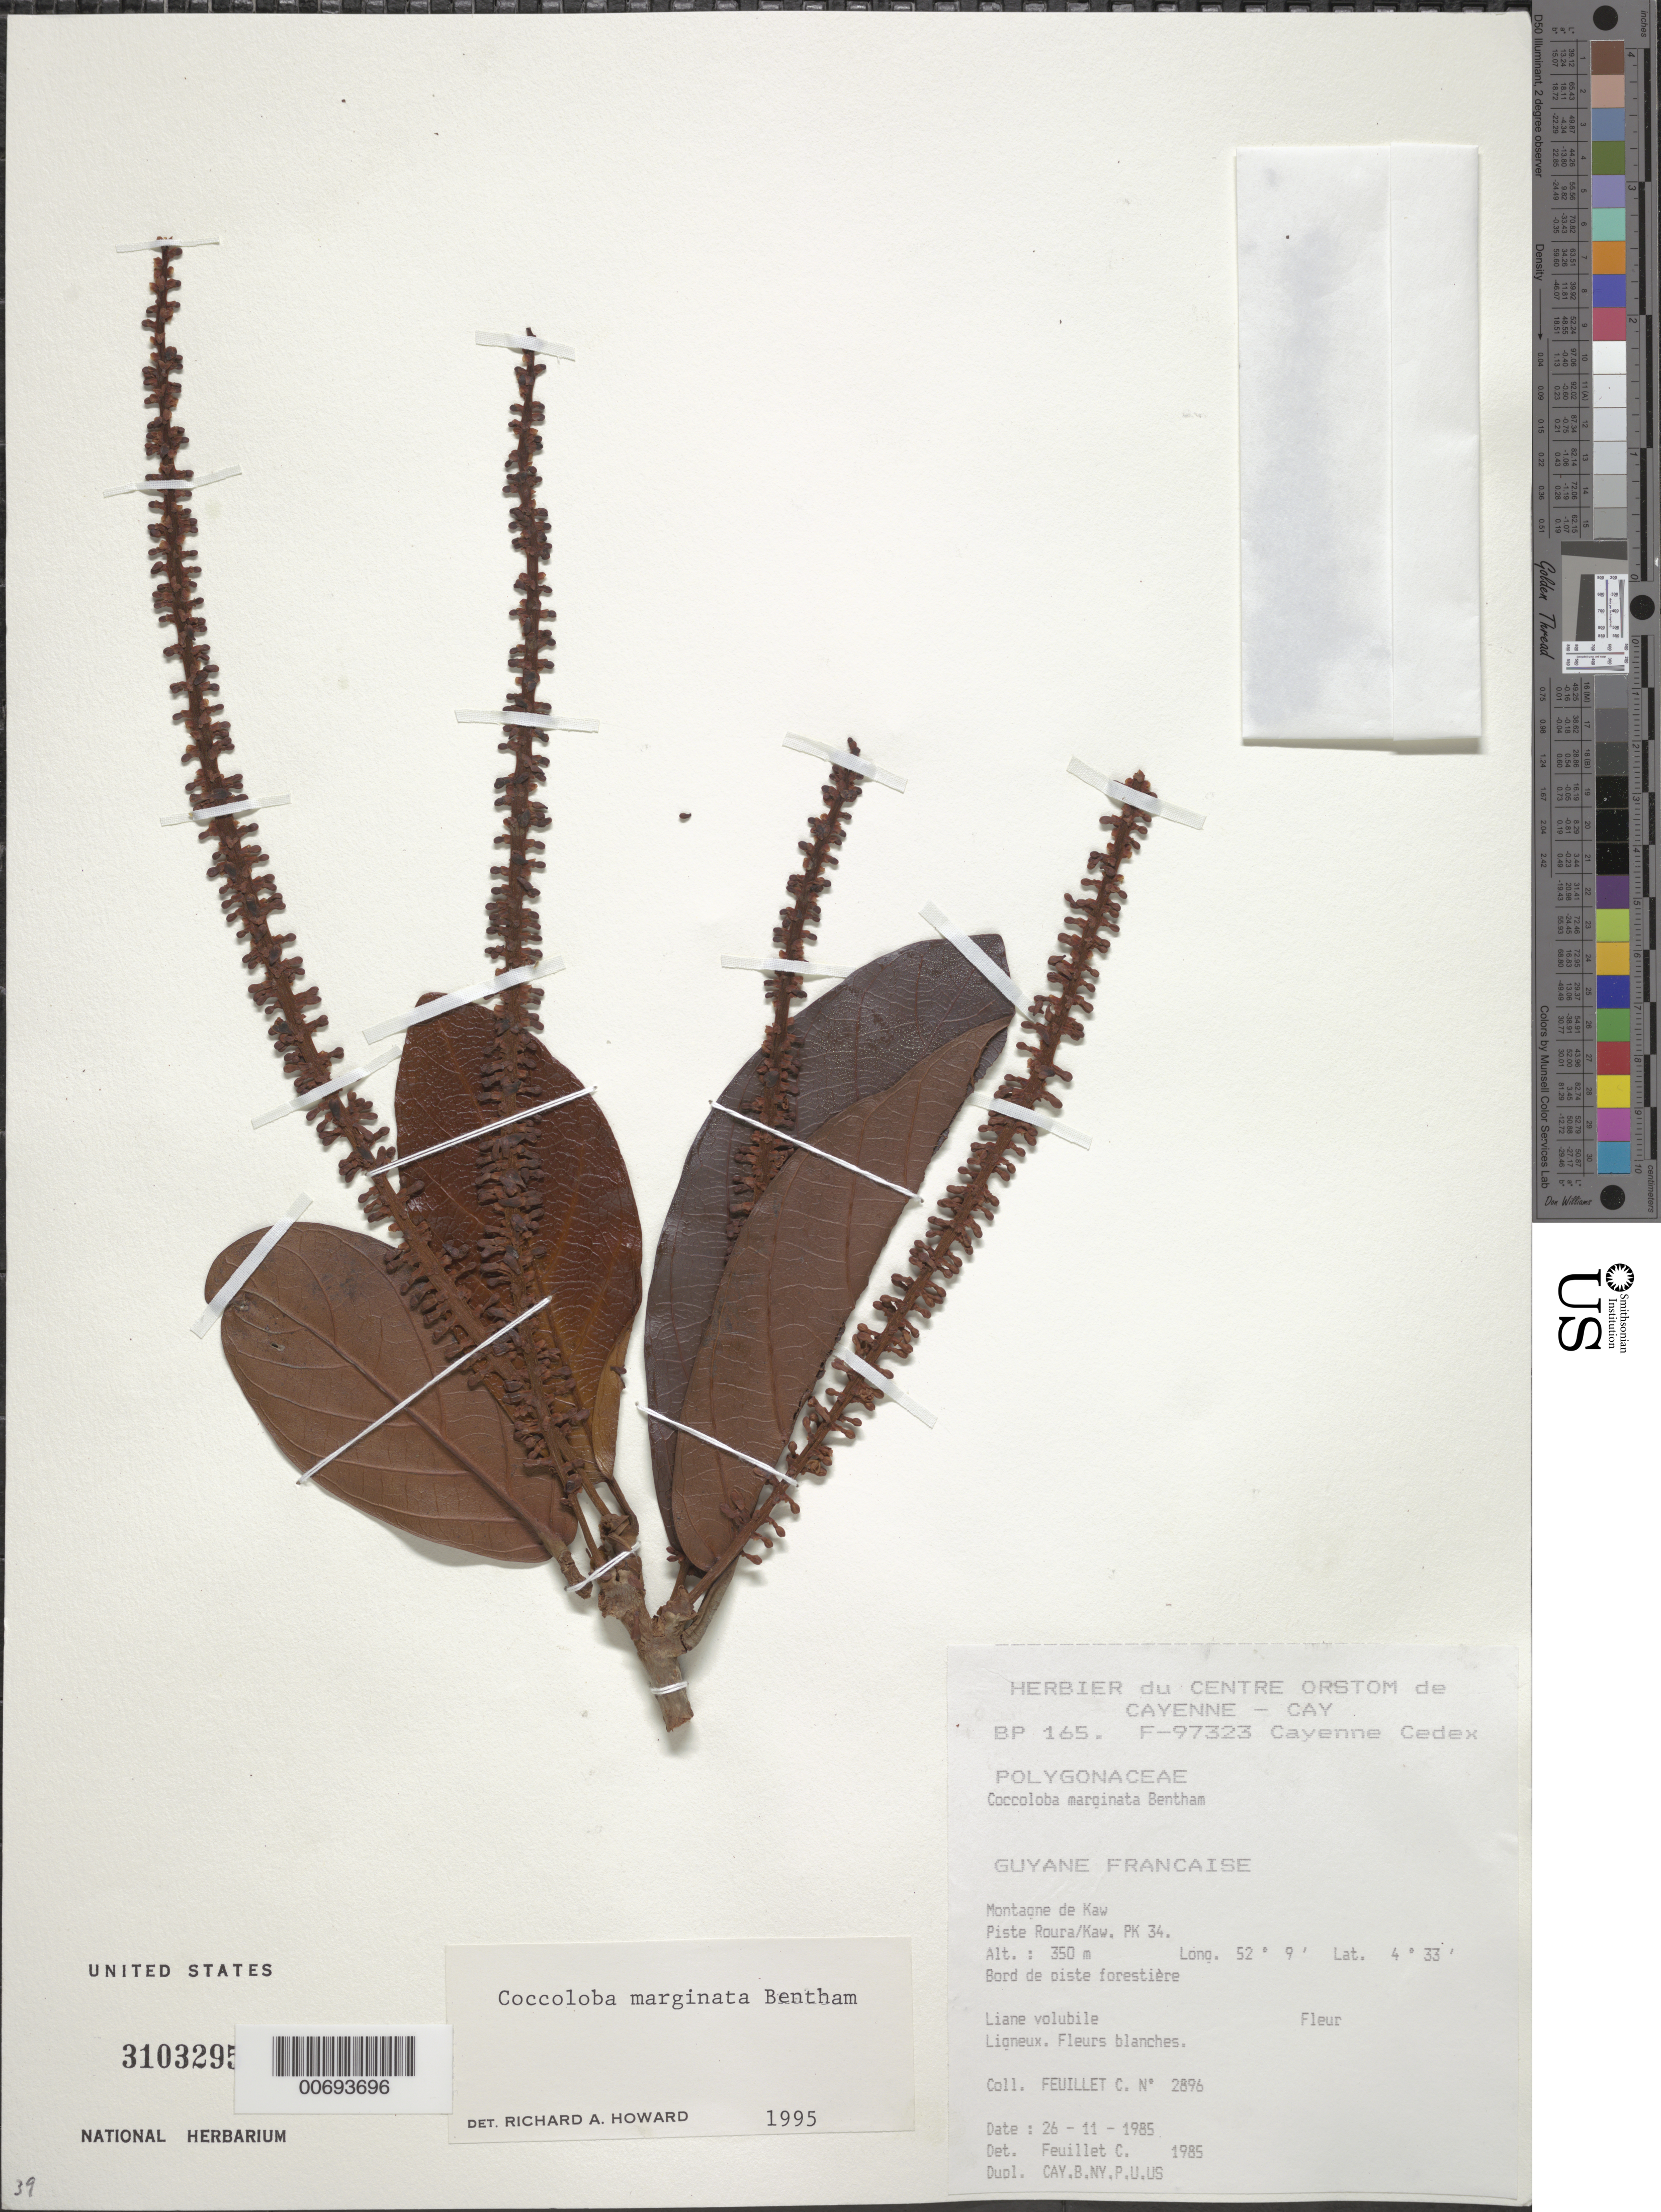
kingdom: Plantae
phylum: Tracheophyta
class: Magnoliopsida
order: Caryophyllales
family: Polygonaceae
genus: Coccoloba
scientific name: Coccoloba marginata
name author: Benth.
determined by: Howard, R. A.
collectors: C. Feuillet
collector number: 2896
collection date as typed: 26 Nov 1985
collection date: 1985-11-26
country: French Guiana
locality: Montagne de Kaw, Piste Roura/Kaw, PK 34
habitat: Along forest trail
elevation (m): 350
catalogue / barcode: US 3103295